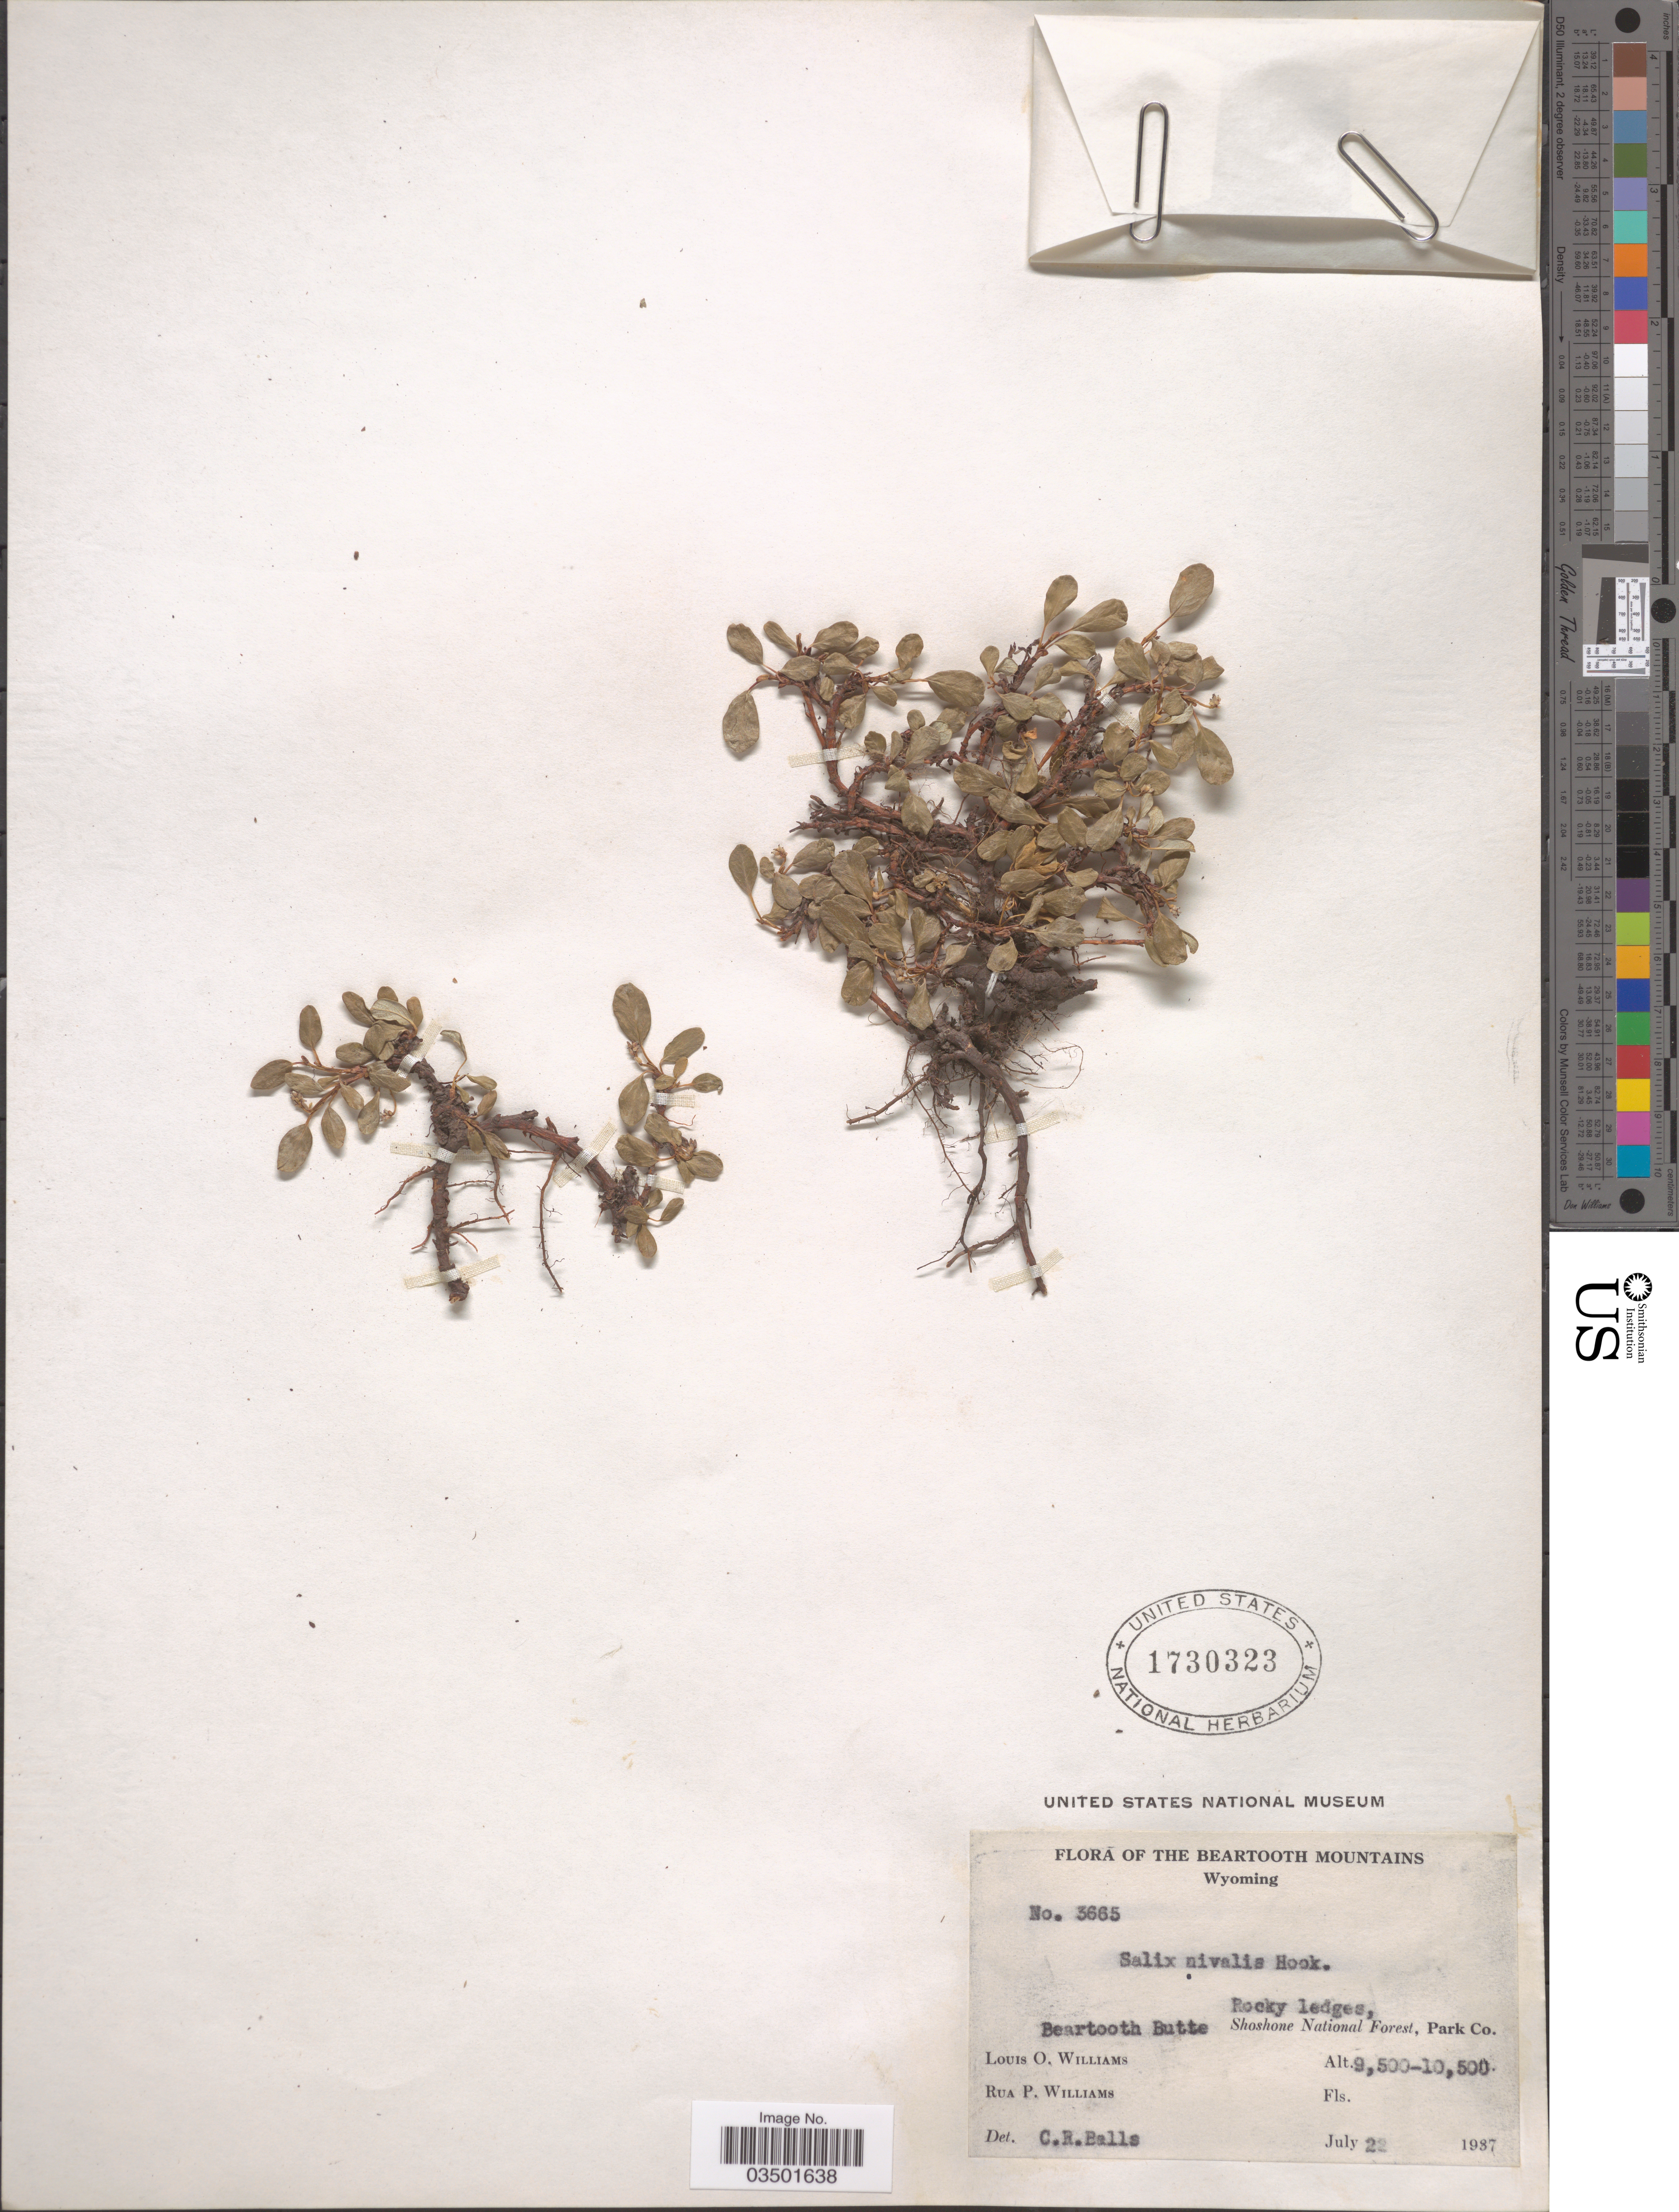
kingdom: Plantae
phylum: Tracheophyta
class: Magnoliopsida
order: Malpighiales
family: Salicaceae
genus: Salix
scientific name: Salix nivalis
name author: Hook.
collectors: L. O. Williams & R. P. Williams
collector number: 3665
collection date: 1937-07-22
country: United States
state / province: Wyoming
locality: The Beartooth Mountains. Beartooth Butte Shoshone National Forest, Park Co.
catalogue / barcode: US 1730323